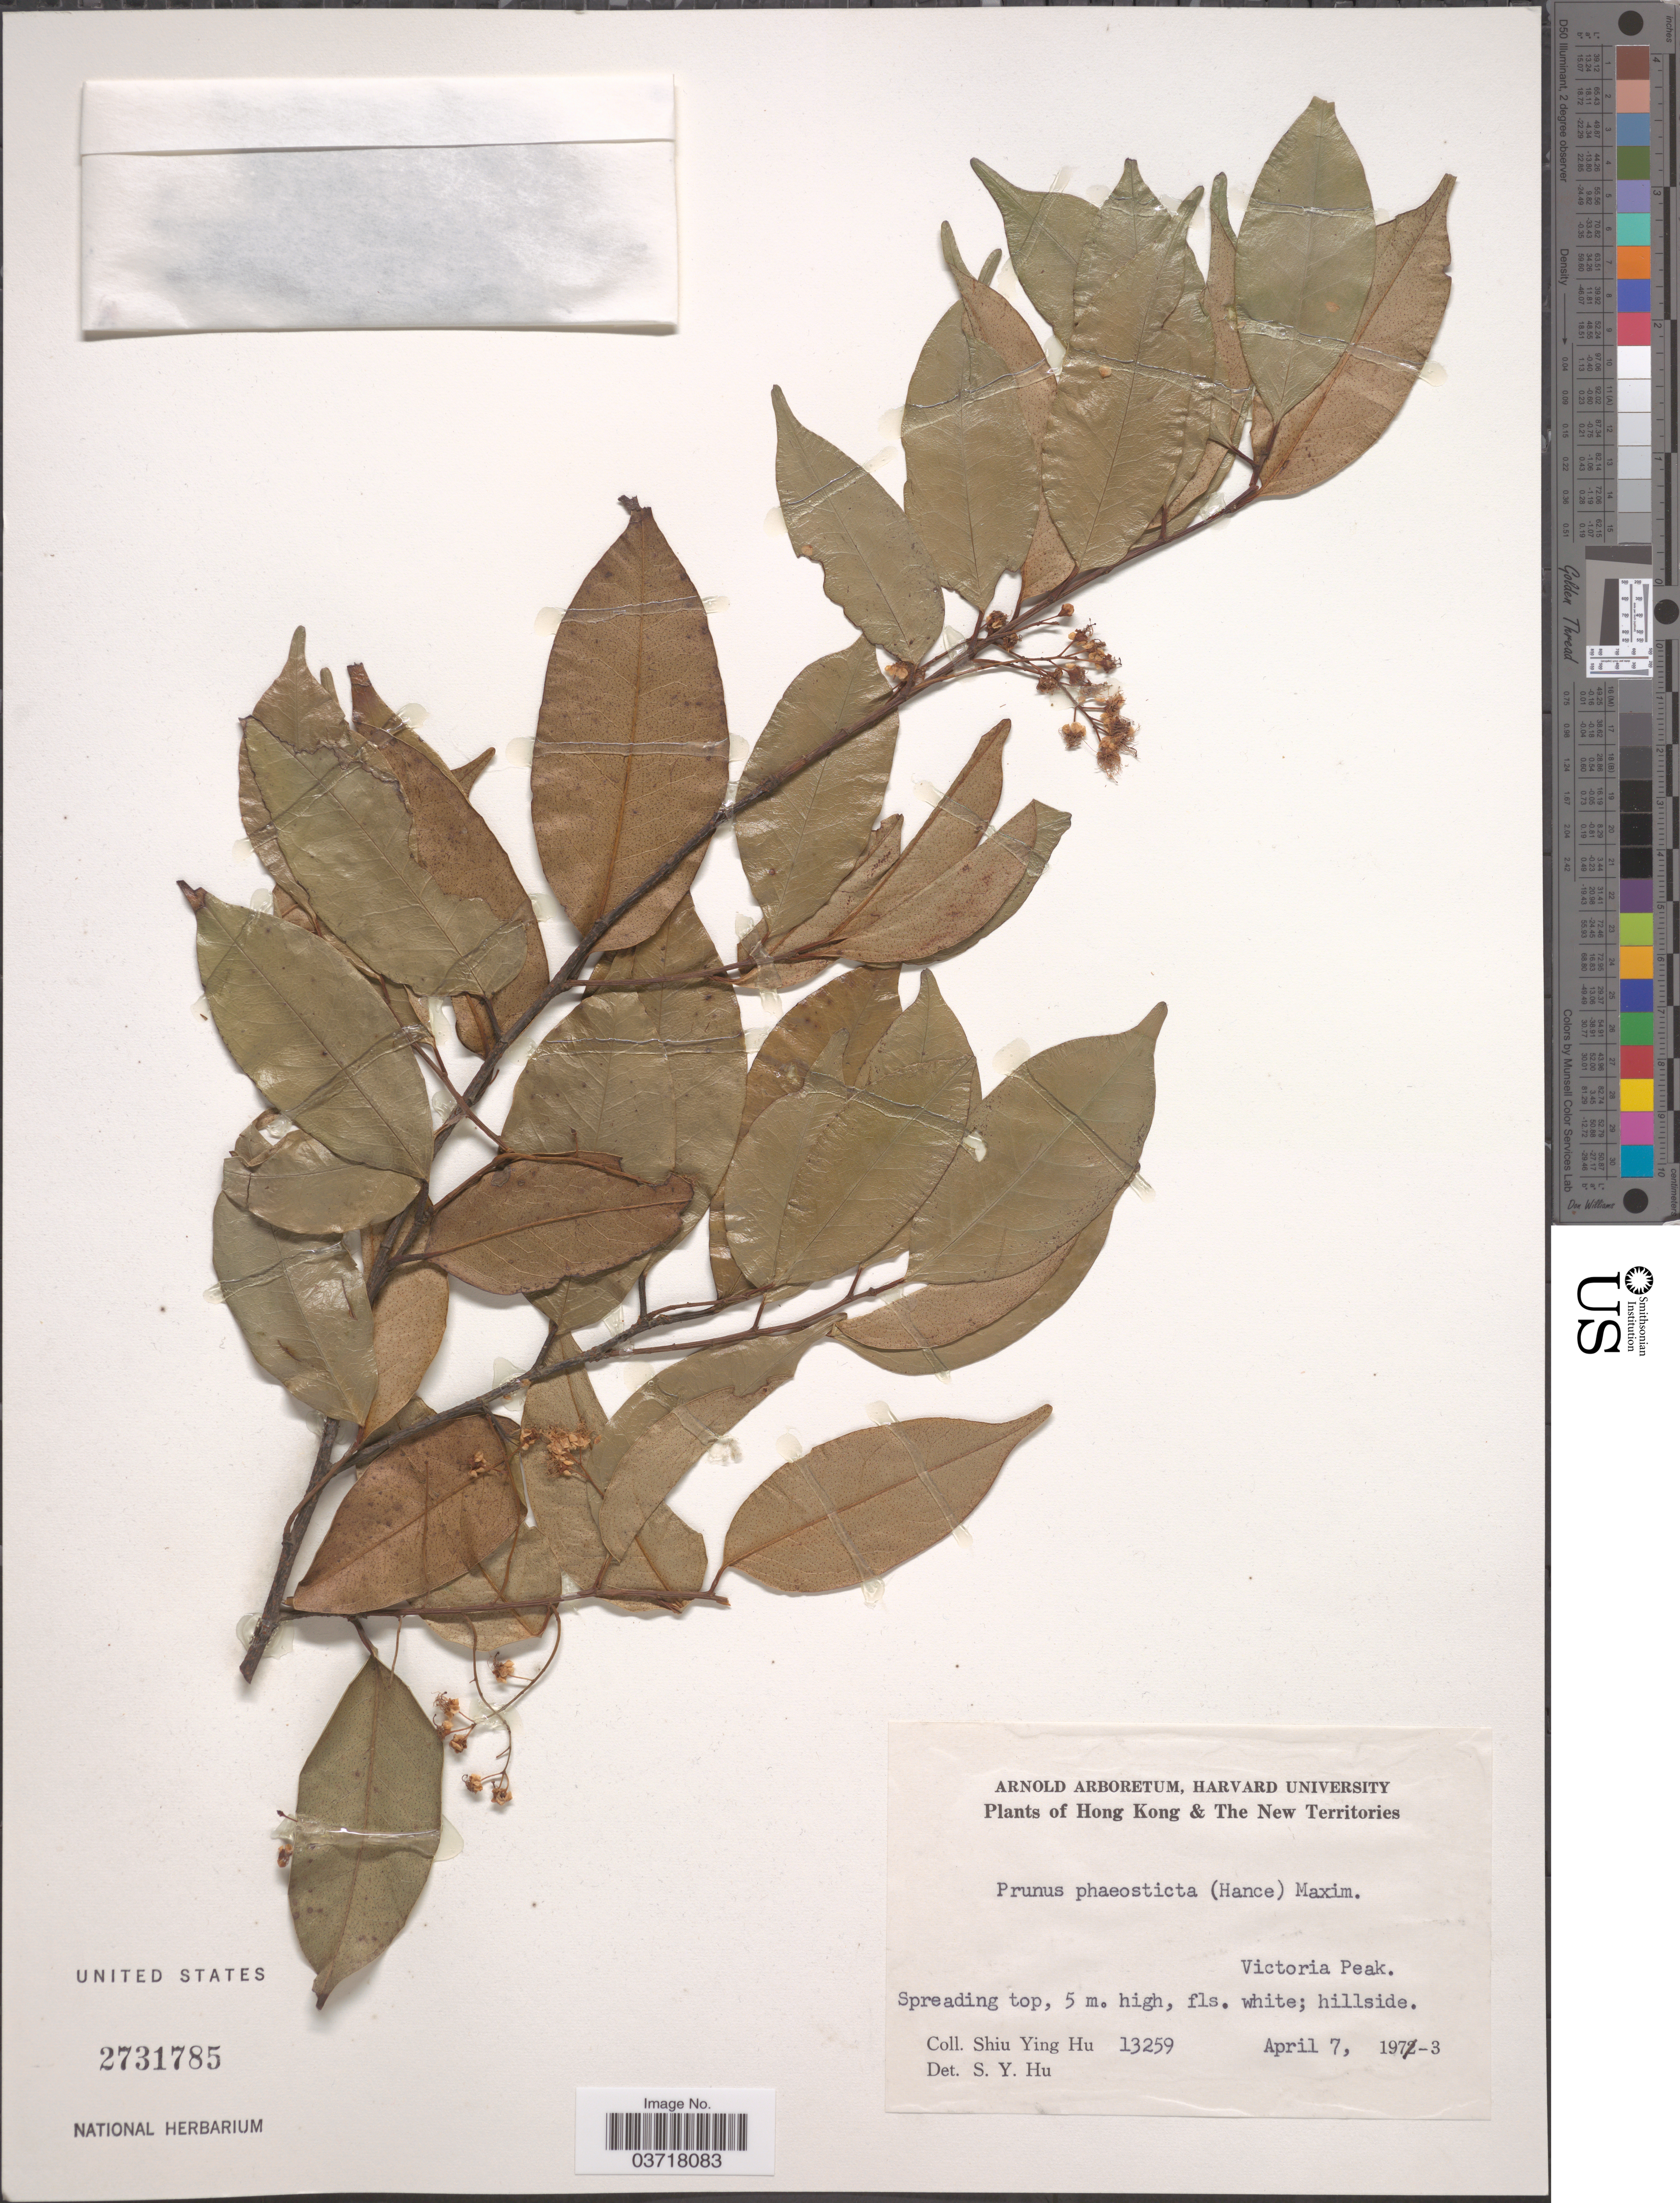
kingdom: Plantae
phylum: Tracheophyta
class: Magnoliopsida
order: Rosales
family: Rosaceae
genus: Prunus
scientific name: Prunus phaeosticta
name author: (Hance) Maxim.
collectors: S. Y. Hu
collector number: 13259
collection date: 1973-04-07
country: China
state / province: Hong Kong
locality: Hong Kong & The New Territories. Victoria Peak.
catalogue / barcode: US 2731785